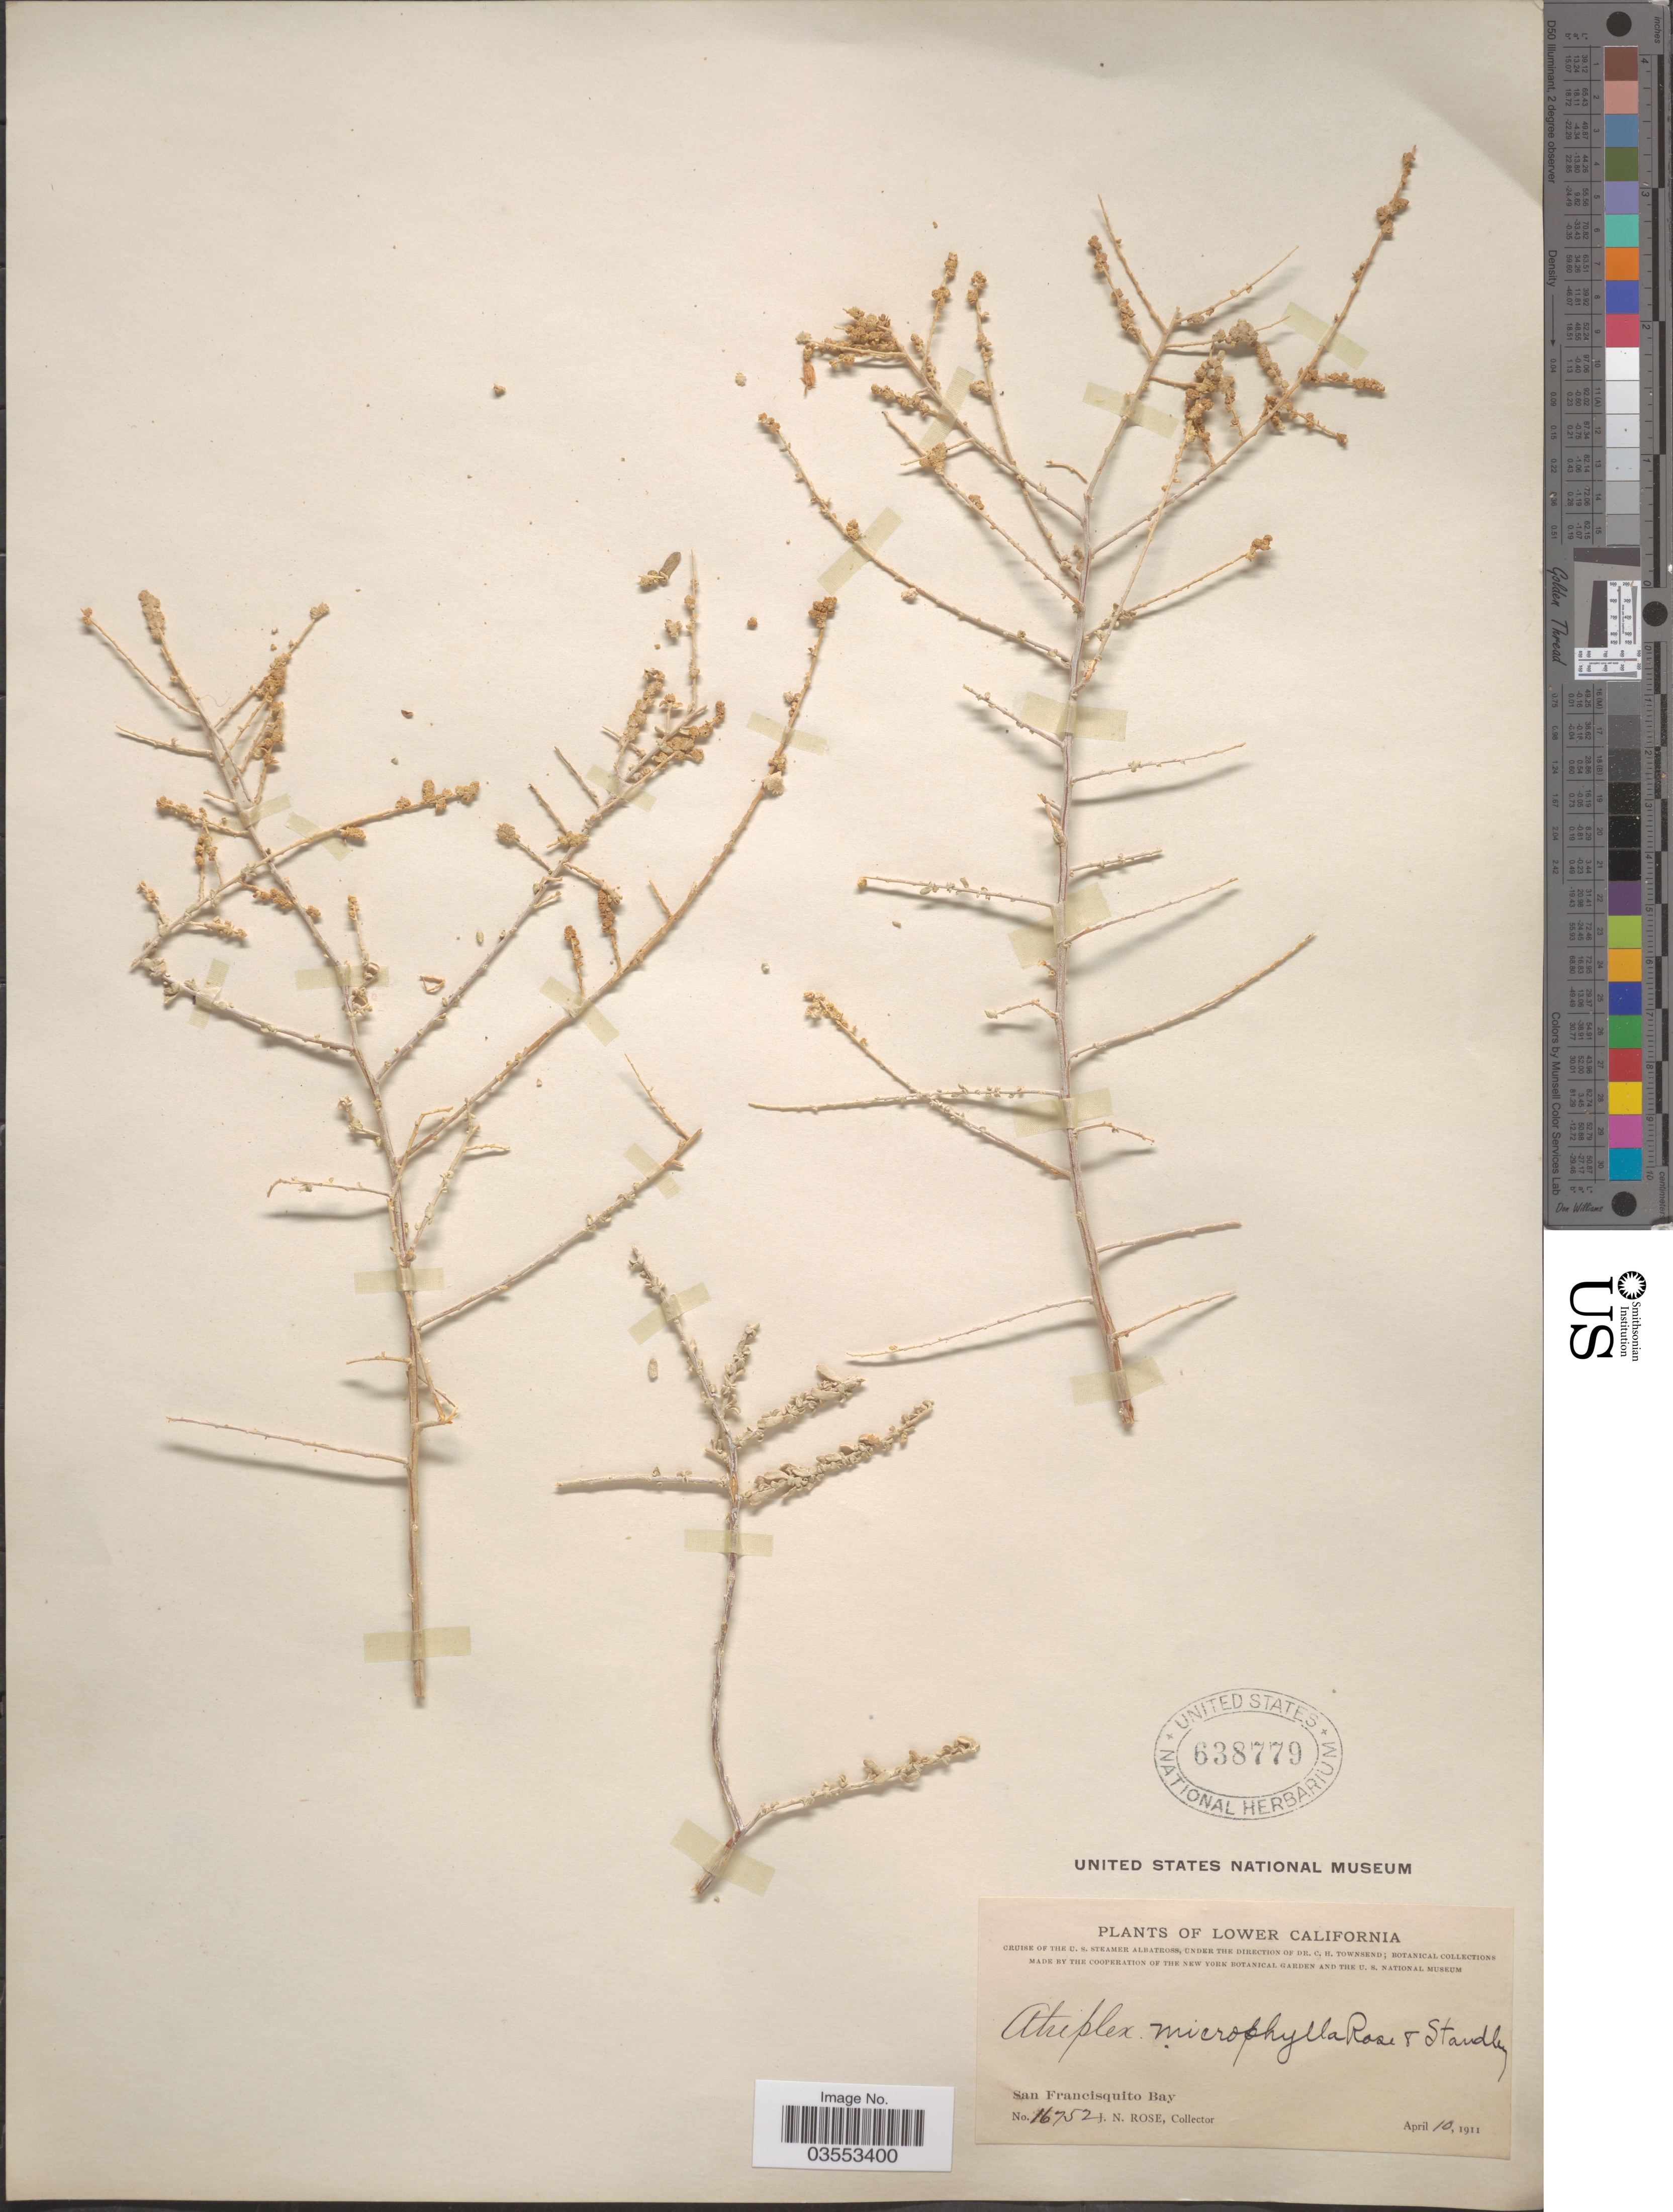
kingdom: Plantae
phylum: Tracheophyta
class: Magnoliopsida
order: Caryophyllales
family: Amaranthaceae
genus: Atriplex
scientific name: Atriplex polycarpa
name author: (Torr.) S. Watson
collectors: J. N. Rose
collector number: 16752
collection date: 1911-04-10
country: Mexico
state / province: Baja California Norte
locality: Lower California. San Francisquito Bay.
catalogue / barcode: US 638779